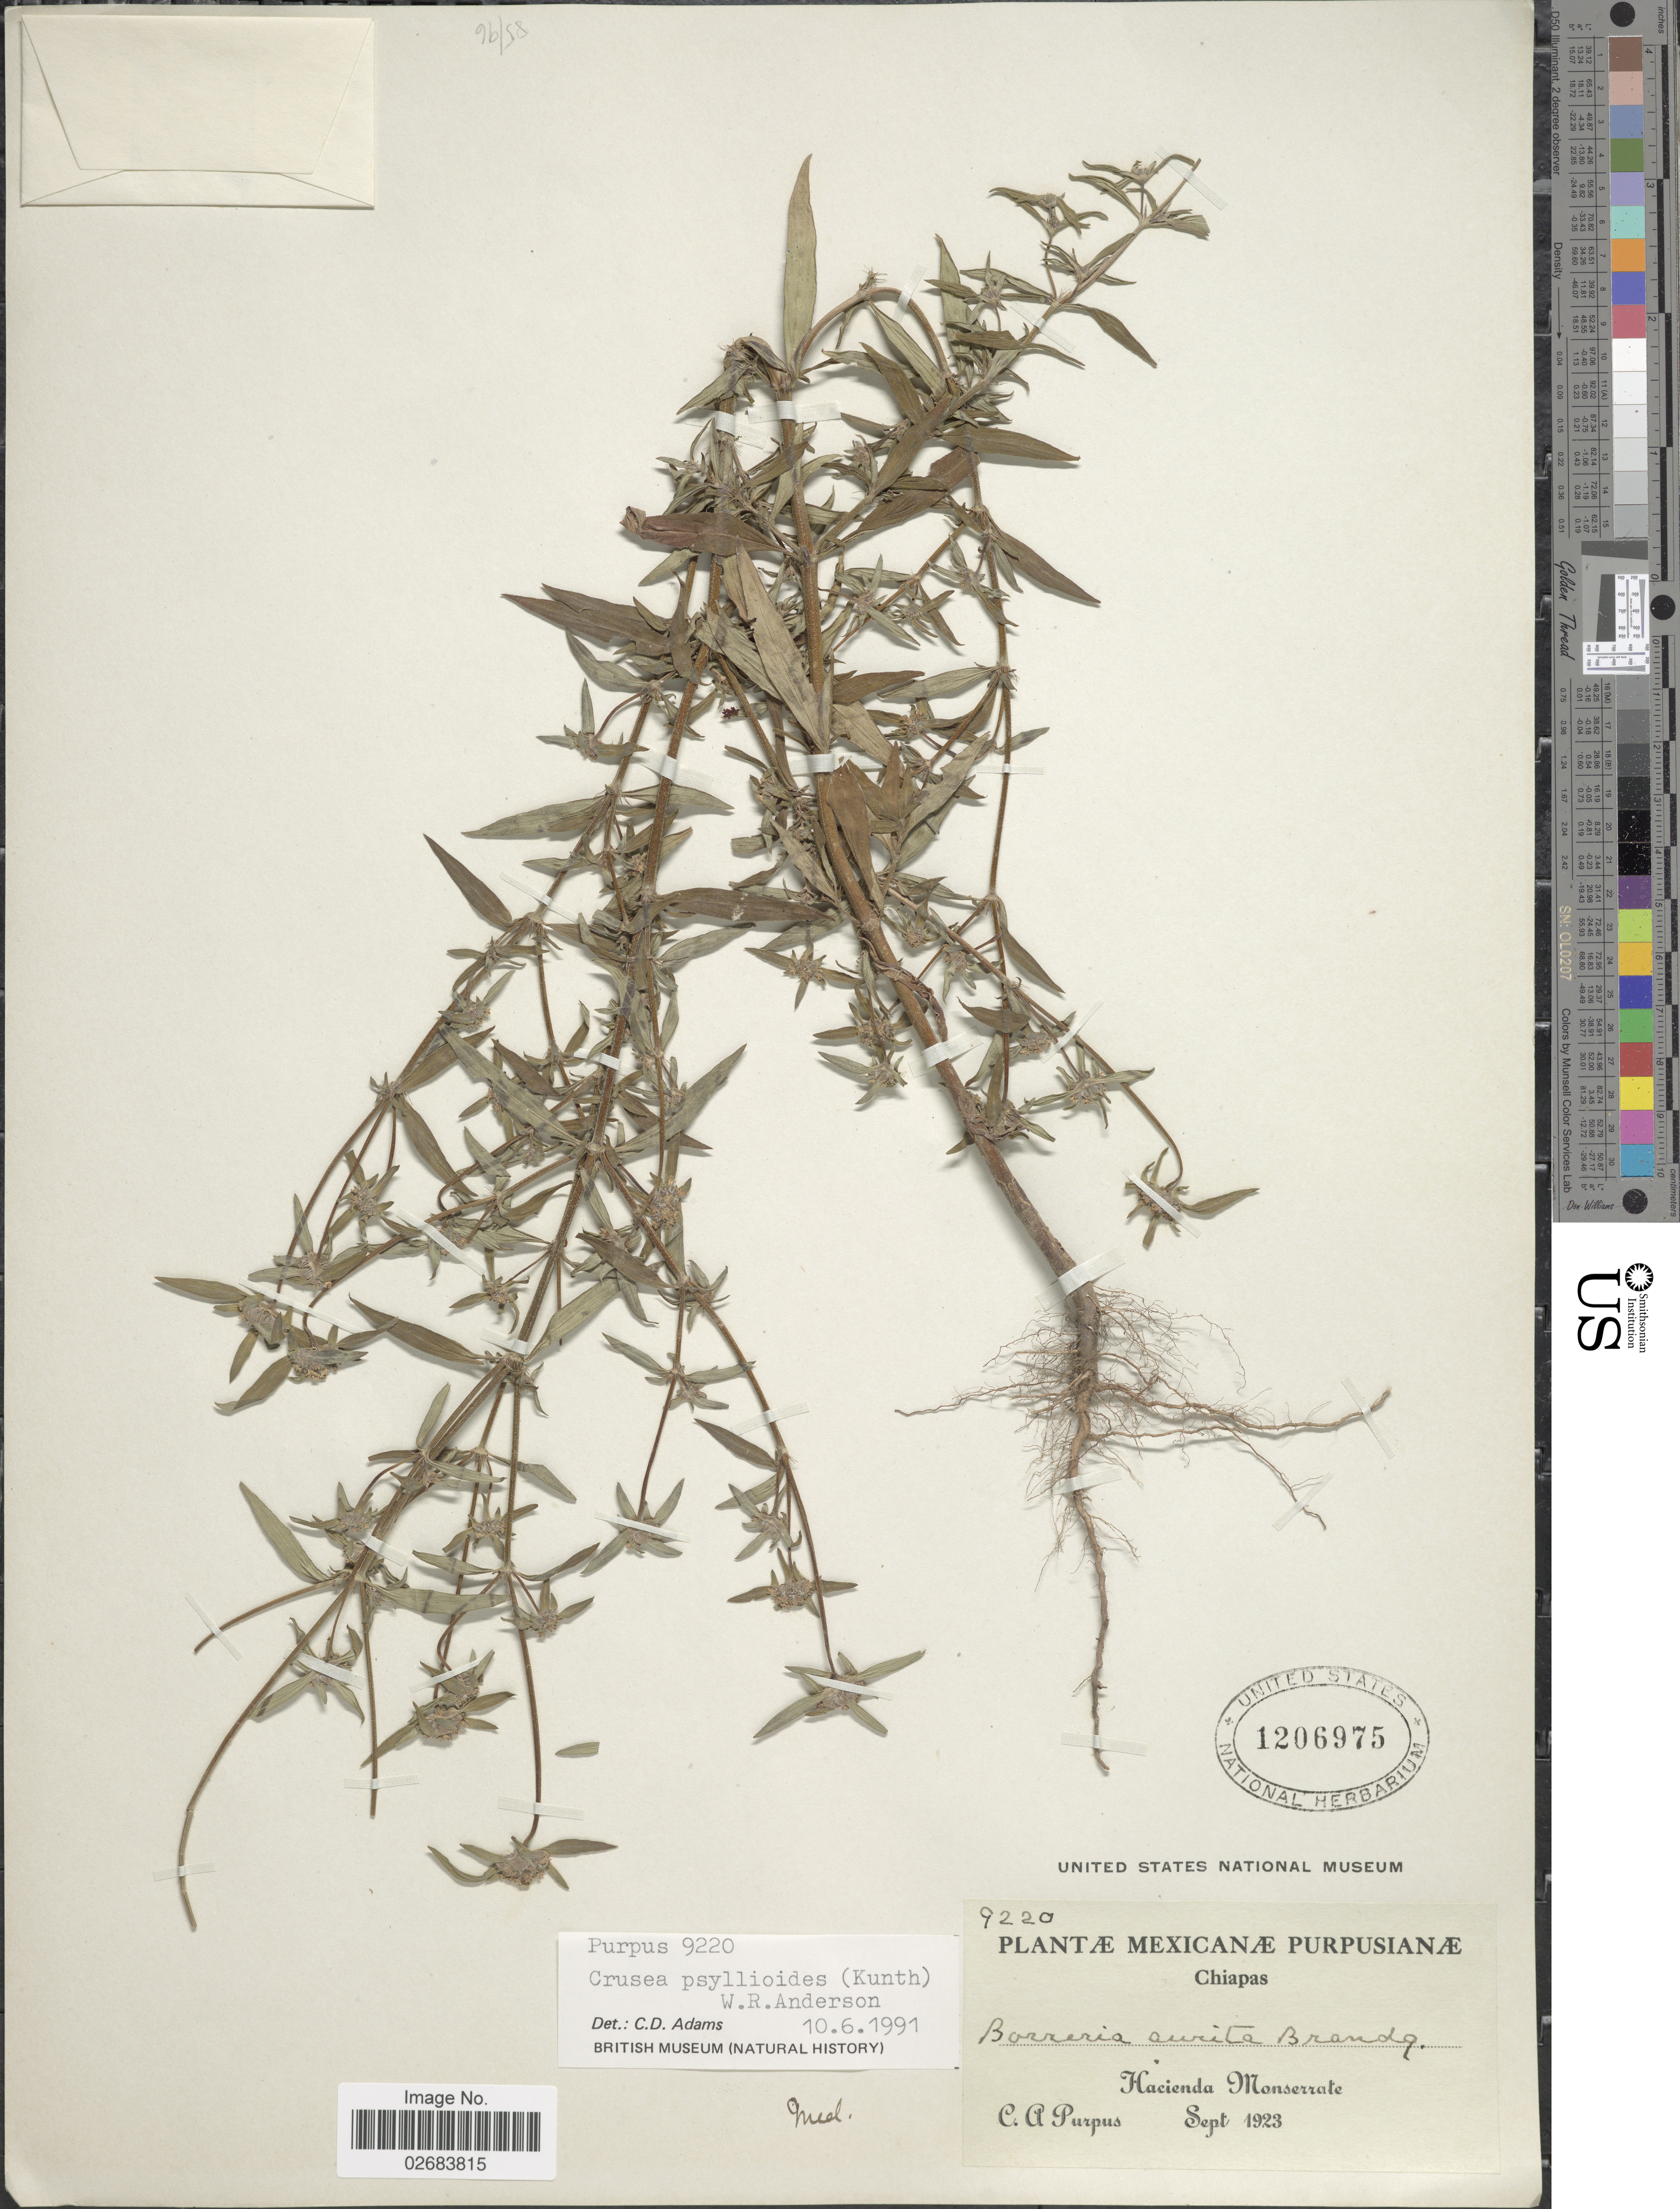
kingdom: Plantae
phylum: Tracheophyta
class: Magnoliopsida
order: Gentianales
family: Rubiaceae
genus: Crusea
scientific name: Crusea psyllioides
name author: (Kunth) W.R. Anderson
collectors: C. A. Purpus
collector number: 9220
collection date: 1923-09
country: Mexico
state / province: Chiapas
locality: Hacienda Monserrate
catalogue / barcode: US 1206975